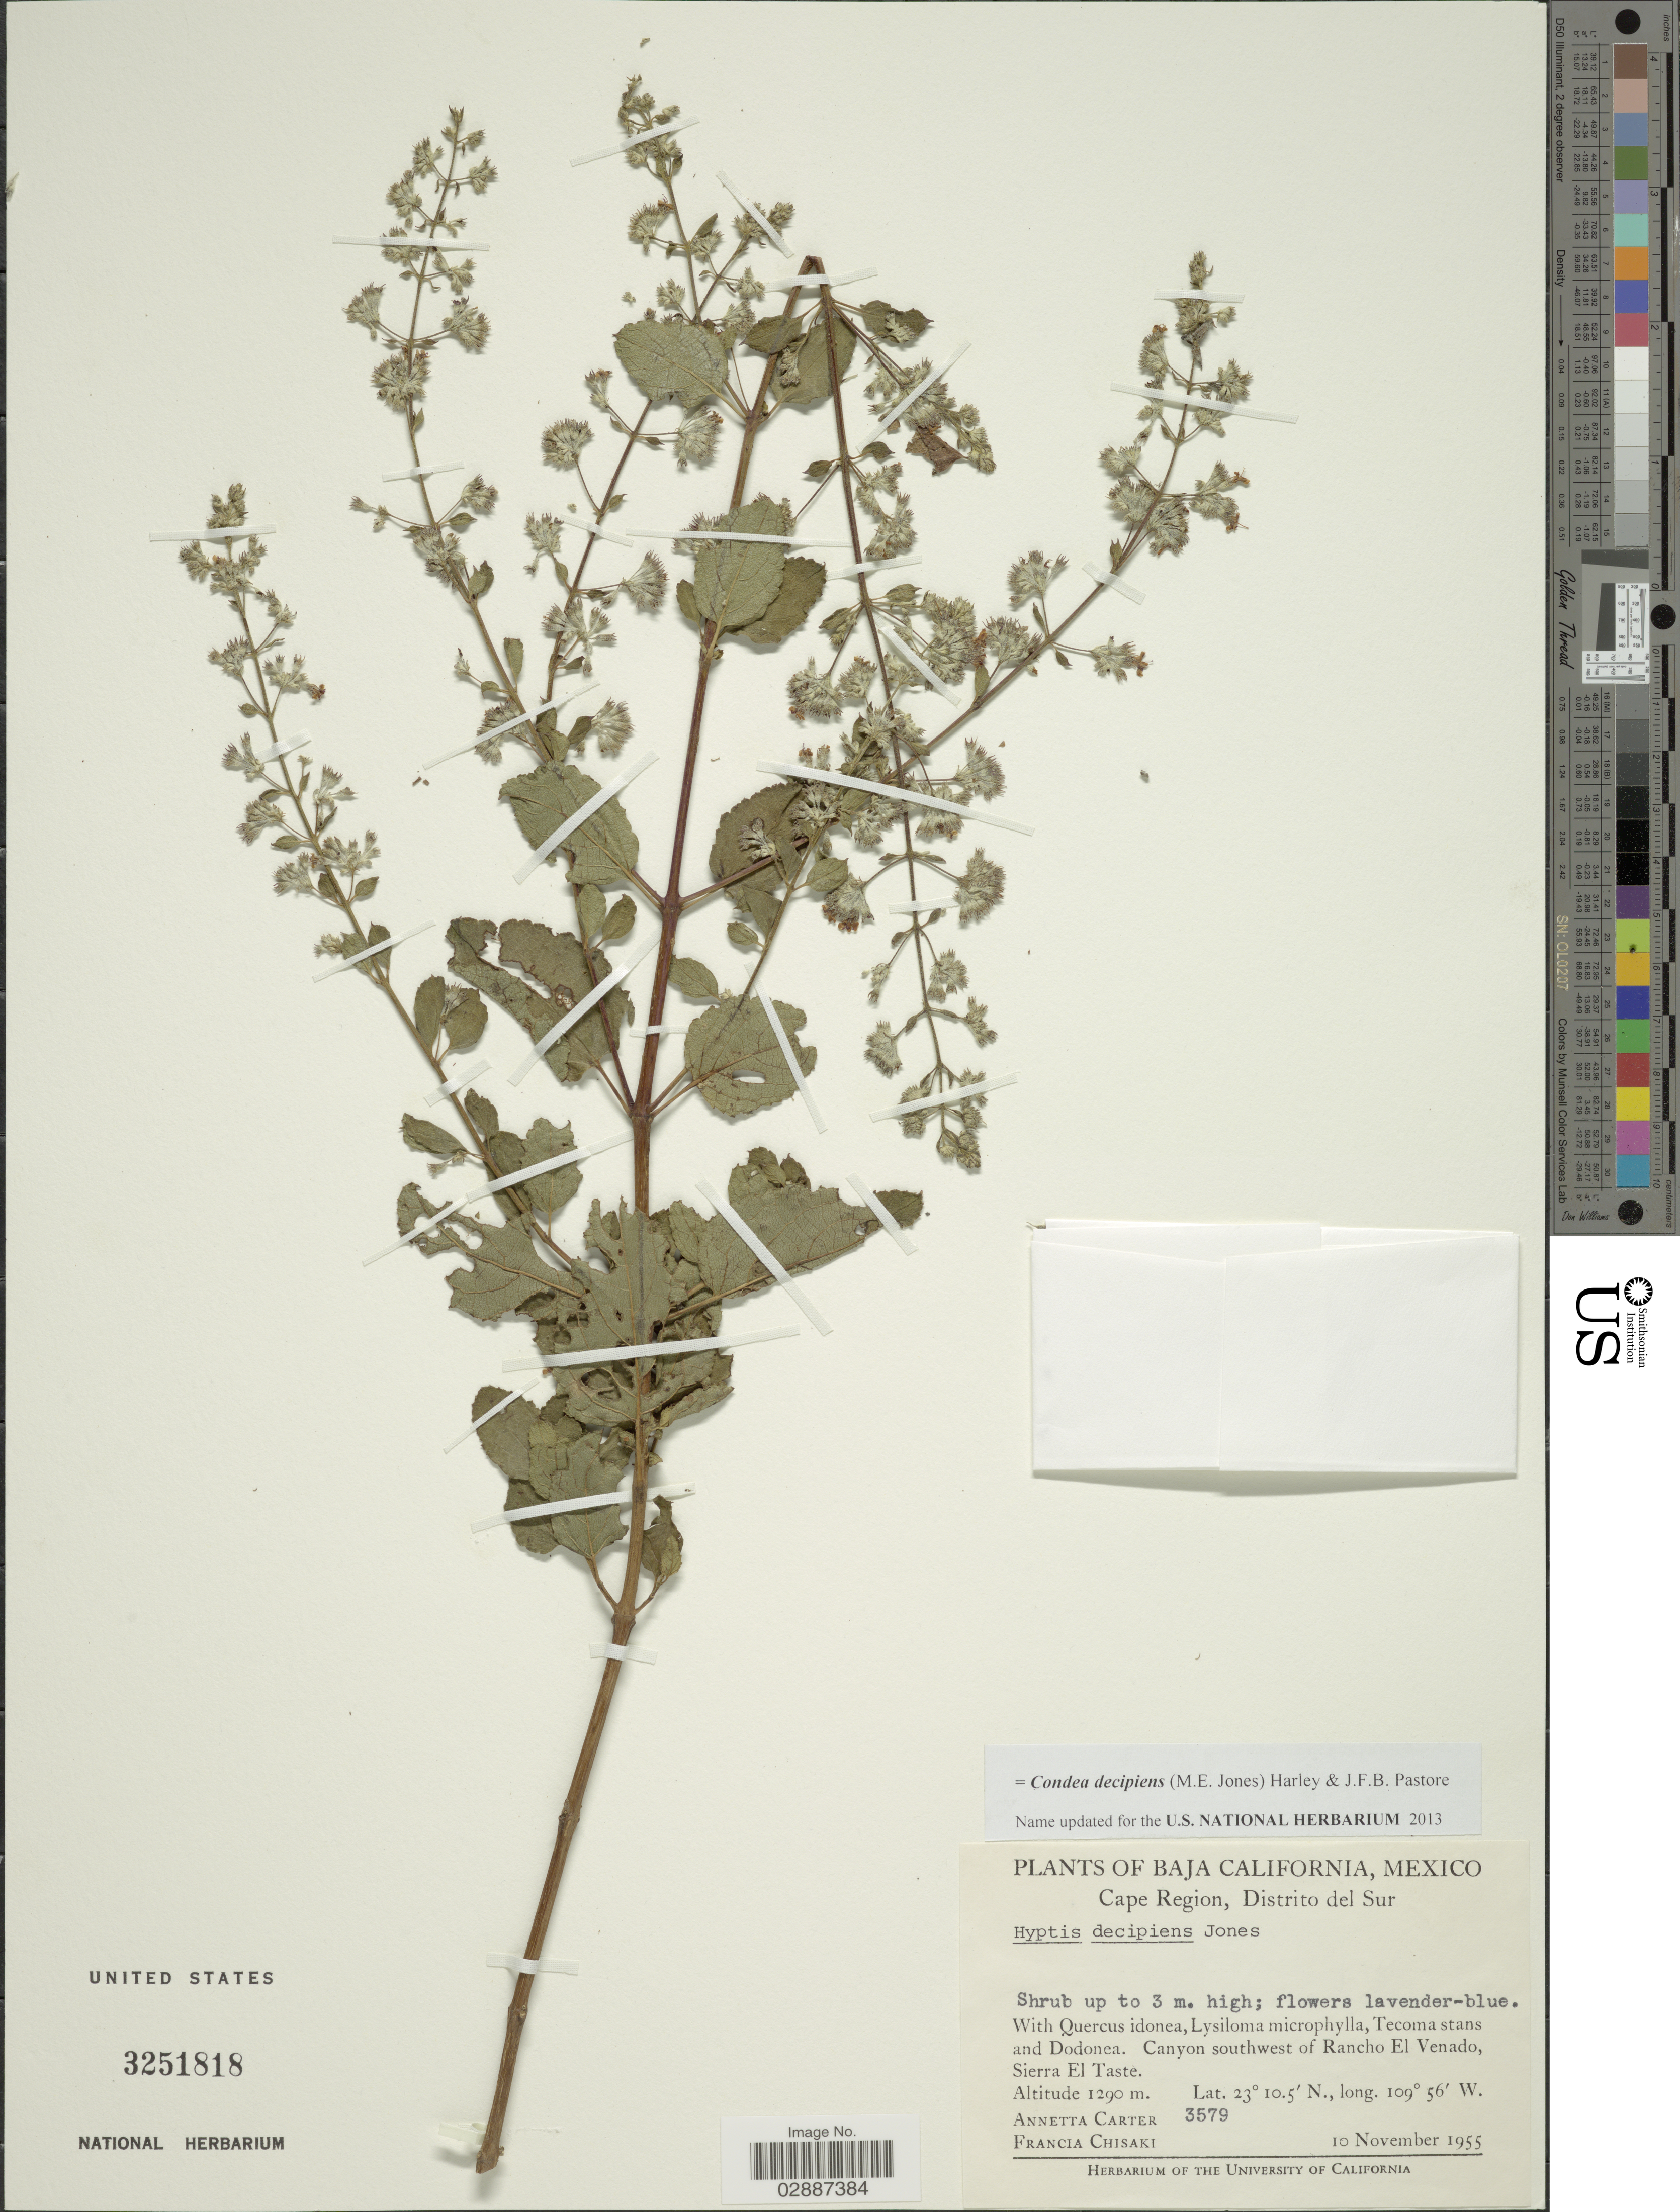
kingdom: Plantae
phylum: Tracheophyta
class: Magnoliopsida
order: Lamiales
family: Lamiaceae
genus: Condea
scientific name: Condea decipiens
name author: (M.E. Jones) Harley & J.F.B. Pastore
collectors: A. Carter & F. Chisaki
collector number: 3579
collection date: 1955-11-10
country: Mexico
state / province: Baja California Sur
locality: Cape Region, Distrito del Sur. Canyon southwest of Rancho El Venado, Sierra El Taste.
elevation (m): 1290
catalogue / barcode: US 3251818